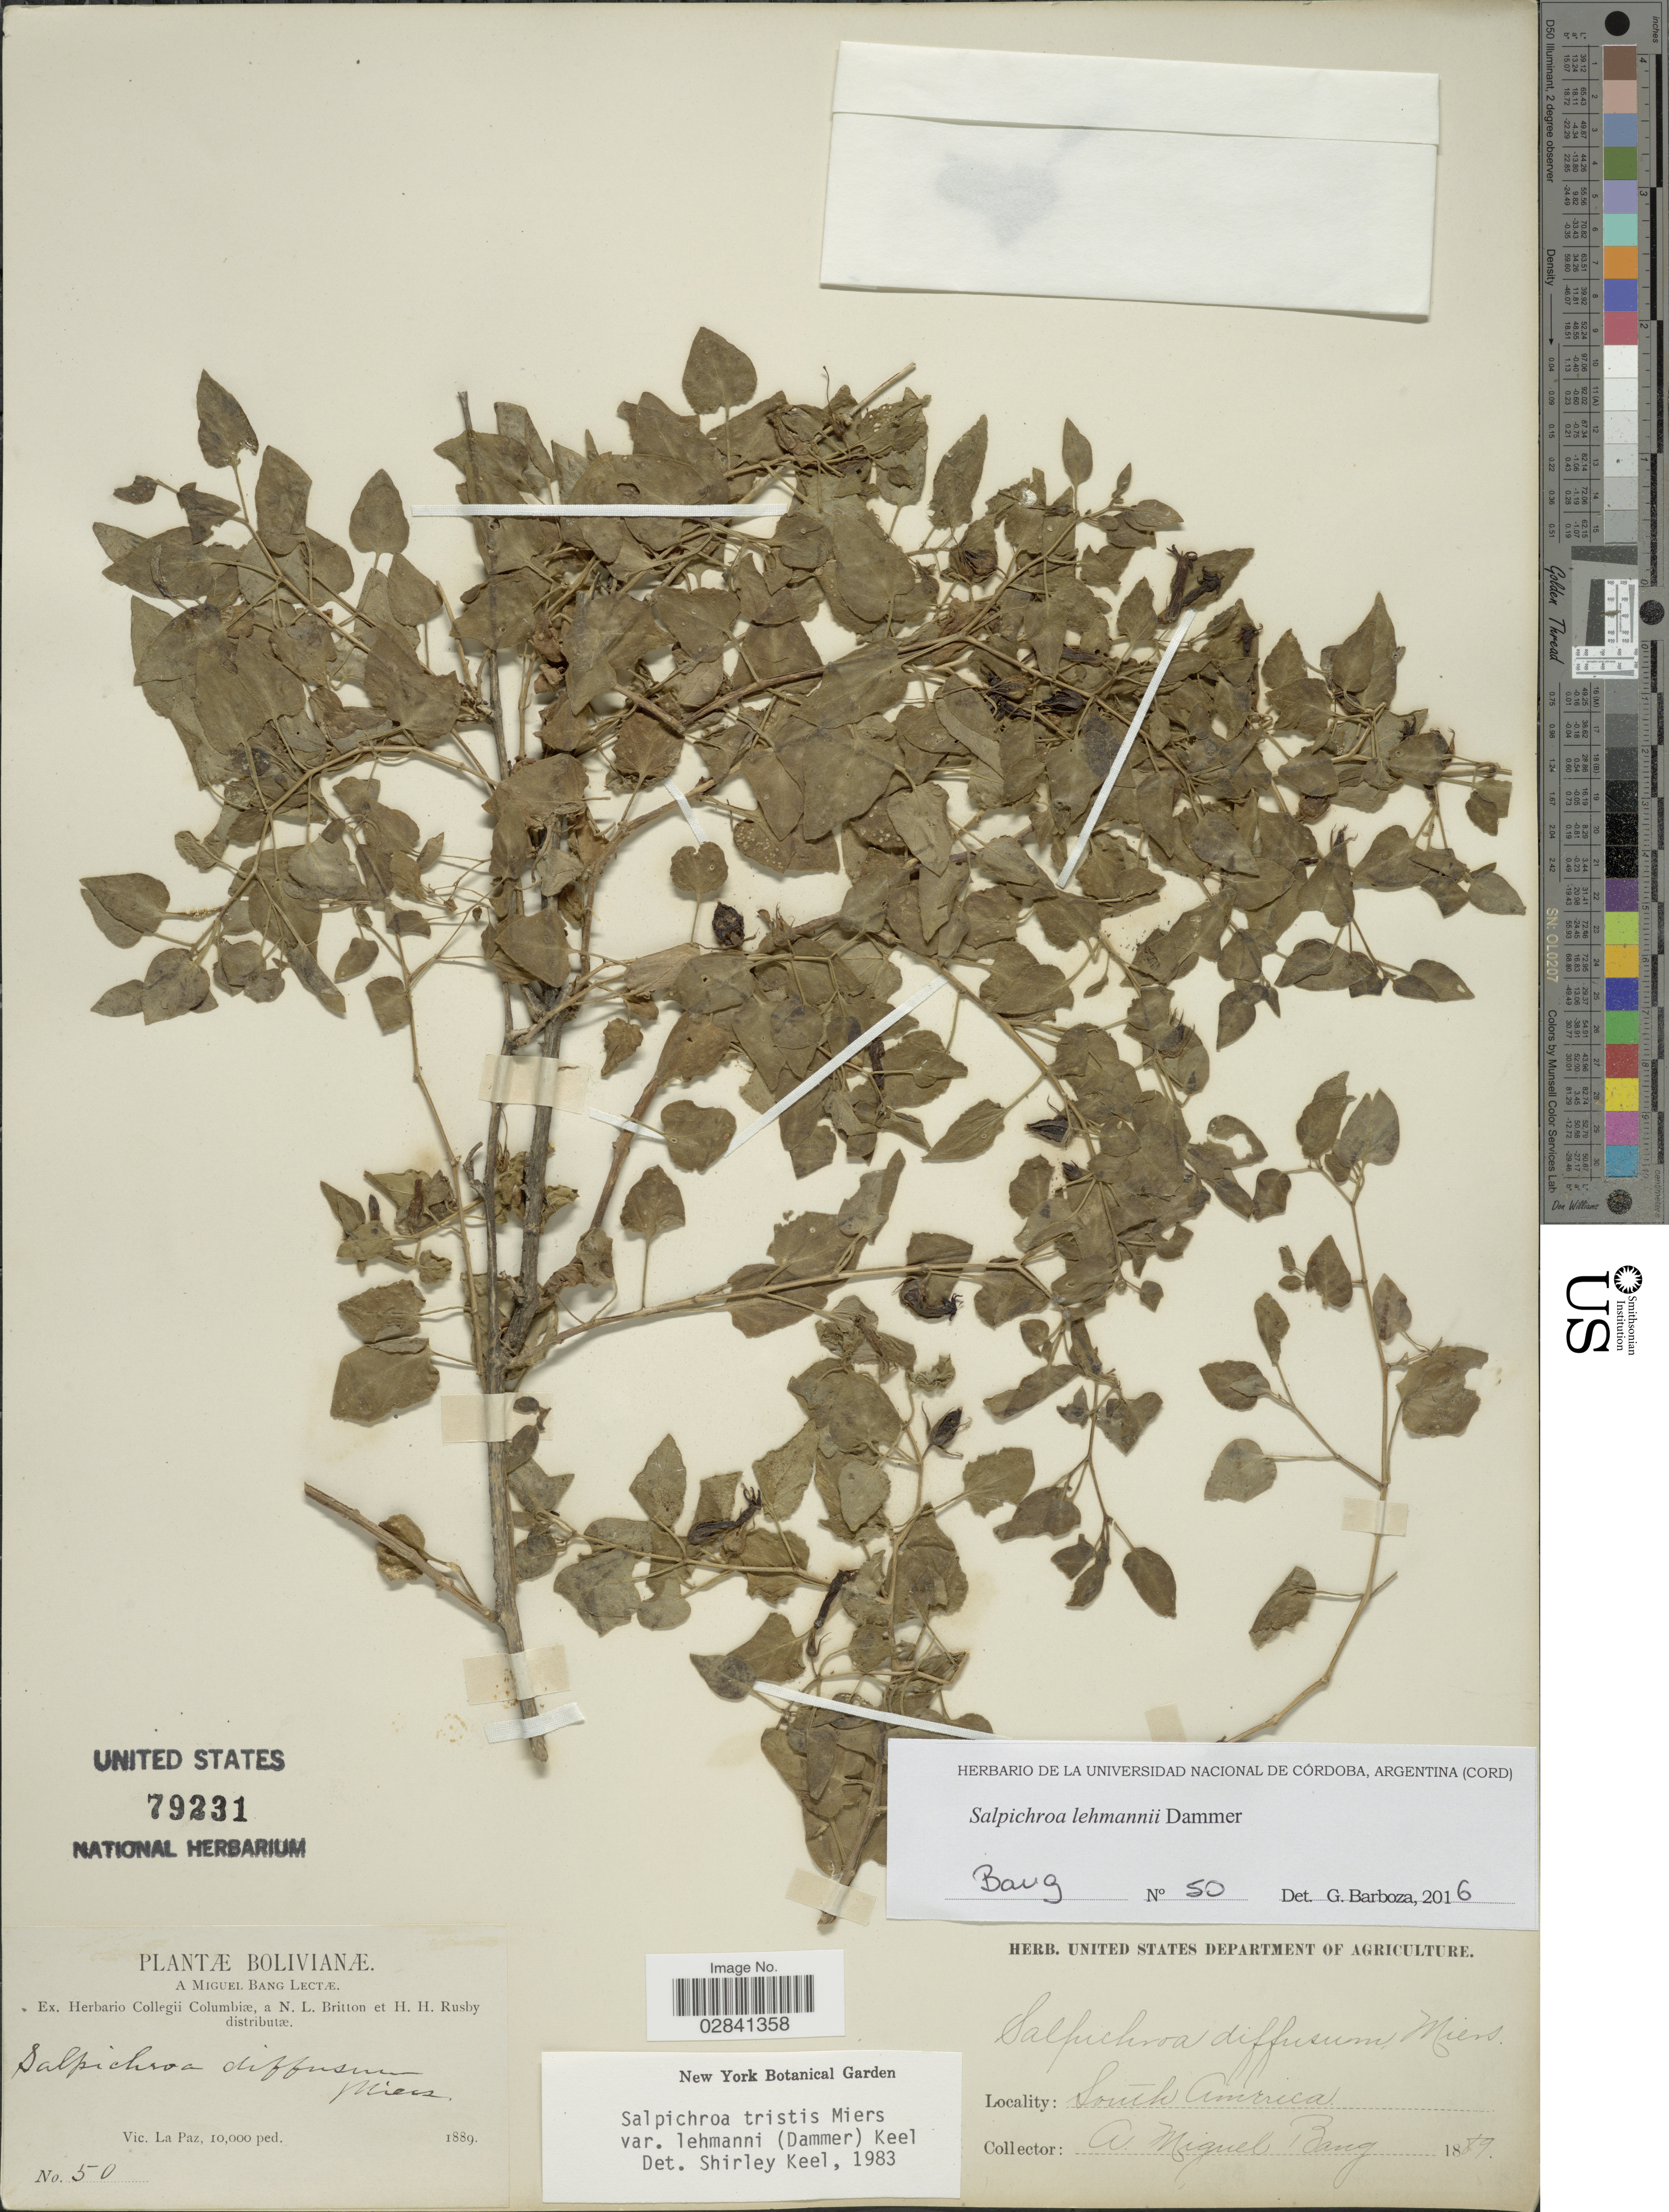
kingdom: Plantae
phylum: Tracheophyta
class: Magnoliopsida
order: Solanales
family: Solanaceae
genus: Salpichroa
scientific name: Salpichroa tristis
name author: Walp.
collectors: M. Bang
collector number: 50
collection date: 1889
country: Bolivia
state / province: La Paz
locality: Vic. La Paz.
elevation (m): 3048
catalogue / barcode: US 79231